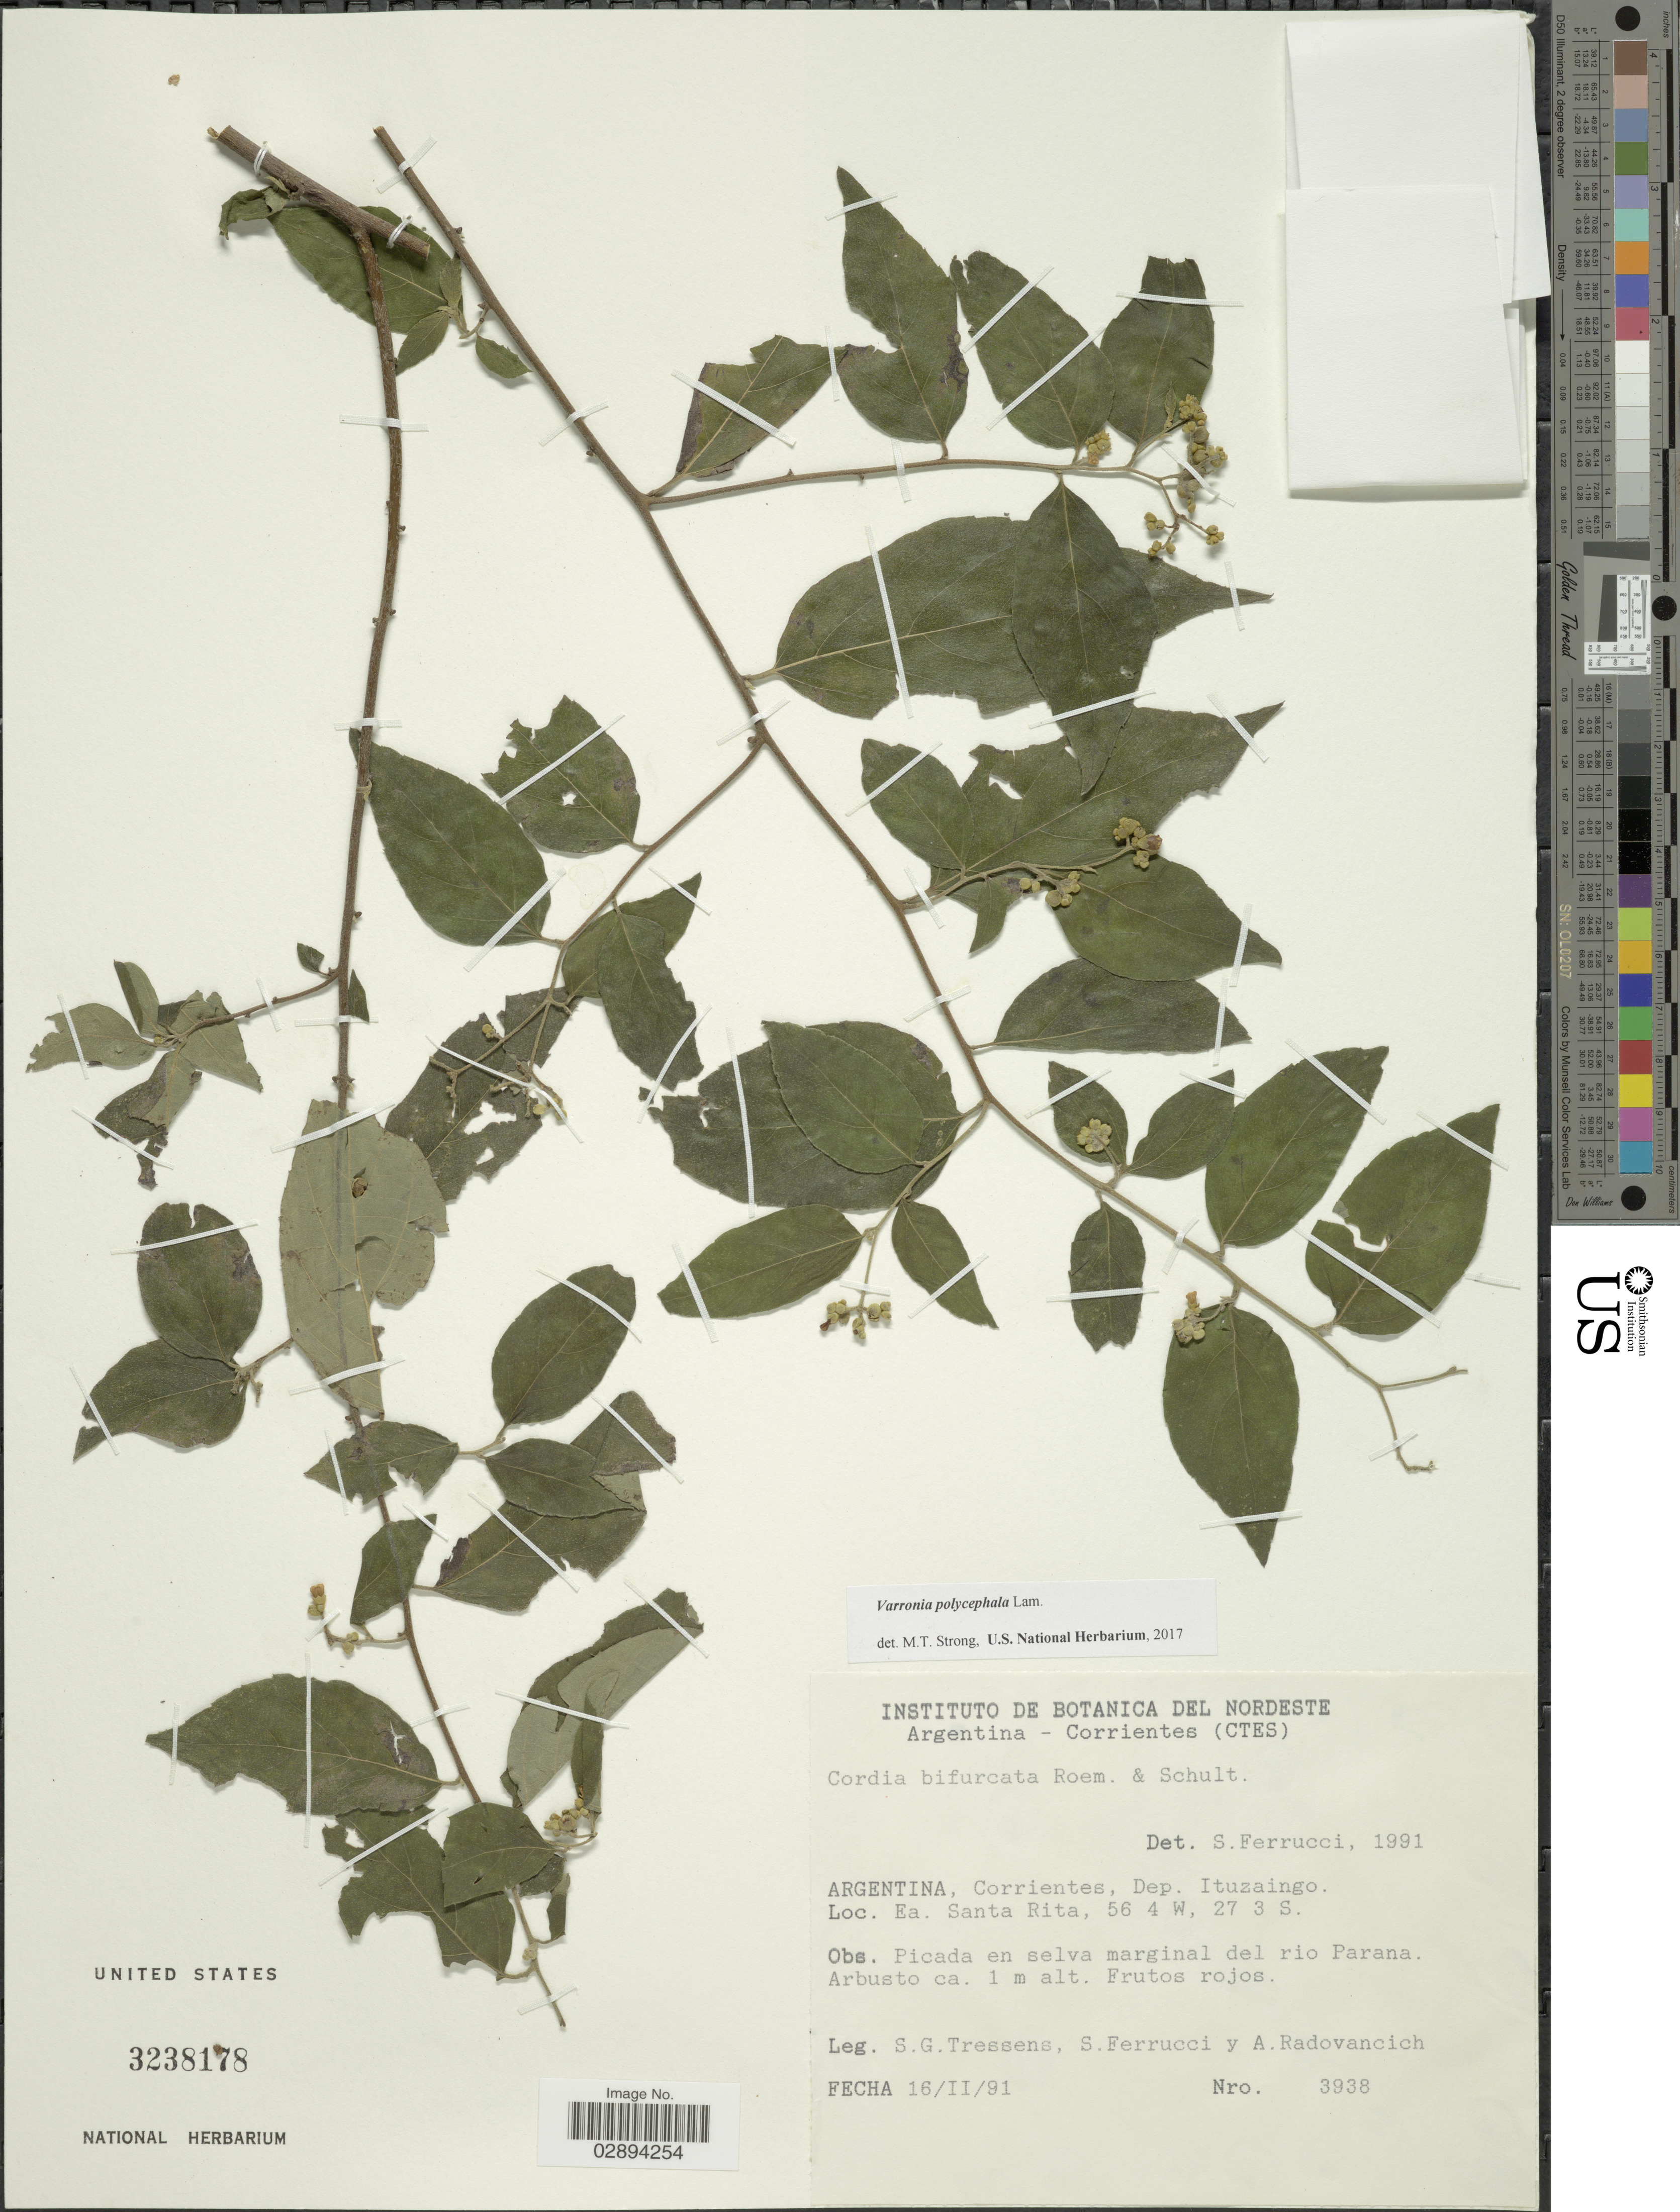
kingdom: Plantae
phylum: Tracheophyta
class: Magnoliopsida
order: Boraginales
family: Cordiaceae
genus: Varronia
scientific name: Varronia polycephala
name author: Lam.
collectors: S. Tressens, S. Ferrucci & A. Radovancich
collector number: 3938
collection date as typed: Transcribed d/m/y: 16/2/91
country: Argentina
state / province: Corrientes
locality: Dep. Ituzaingo, Ea. Santa Rita.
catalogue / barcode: US 3238178